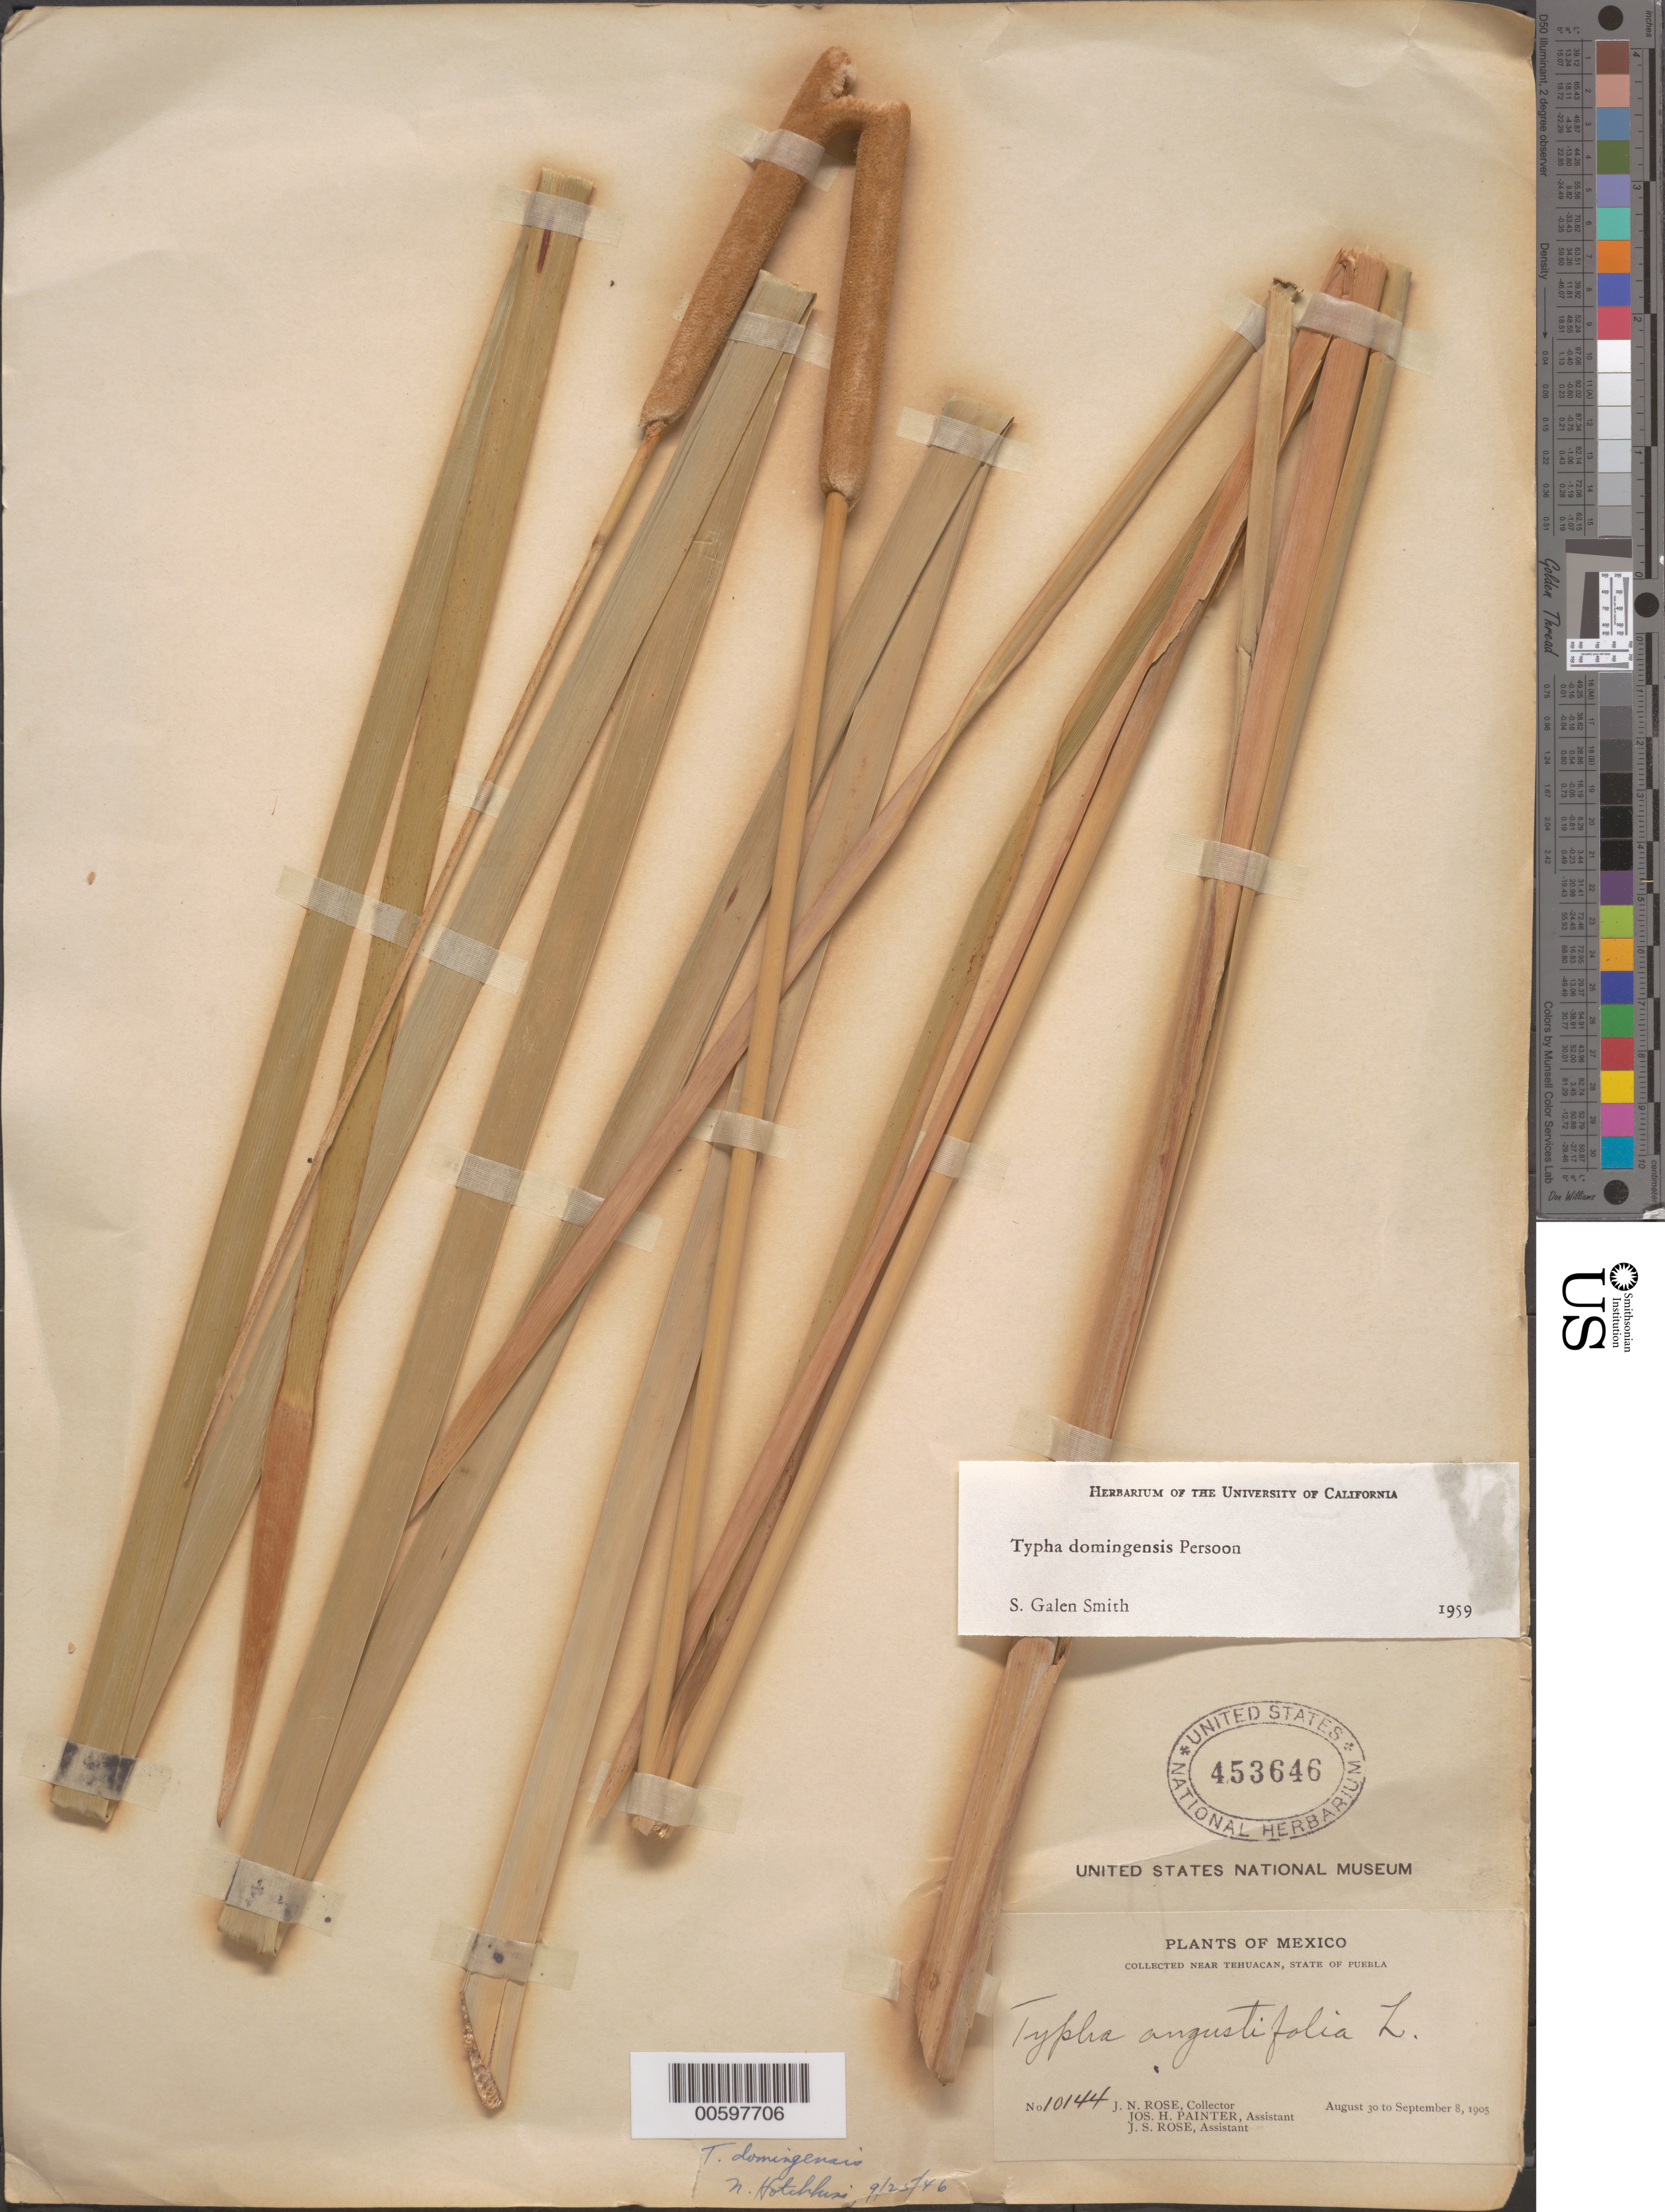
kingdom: Plantae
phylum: Tracheophyta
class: Liliopsida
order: Poales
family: Typhaceae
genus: Typha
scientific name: Typha domingensis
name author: Pers.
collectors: J. N. Rose, J. H. Painter & J. S. Rose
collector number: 10144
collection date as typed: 30 Aug 1905 to 08 Sep 1905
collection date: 1905-08-30/1905-09-08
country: Mexico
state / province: Puebla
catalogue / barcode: US 453646